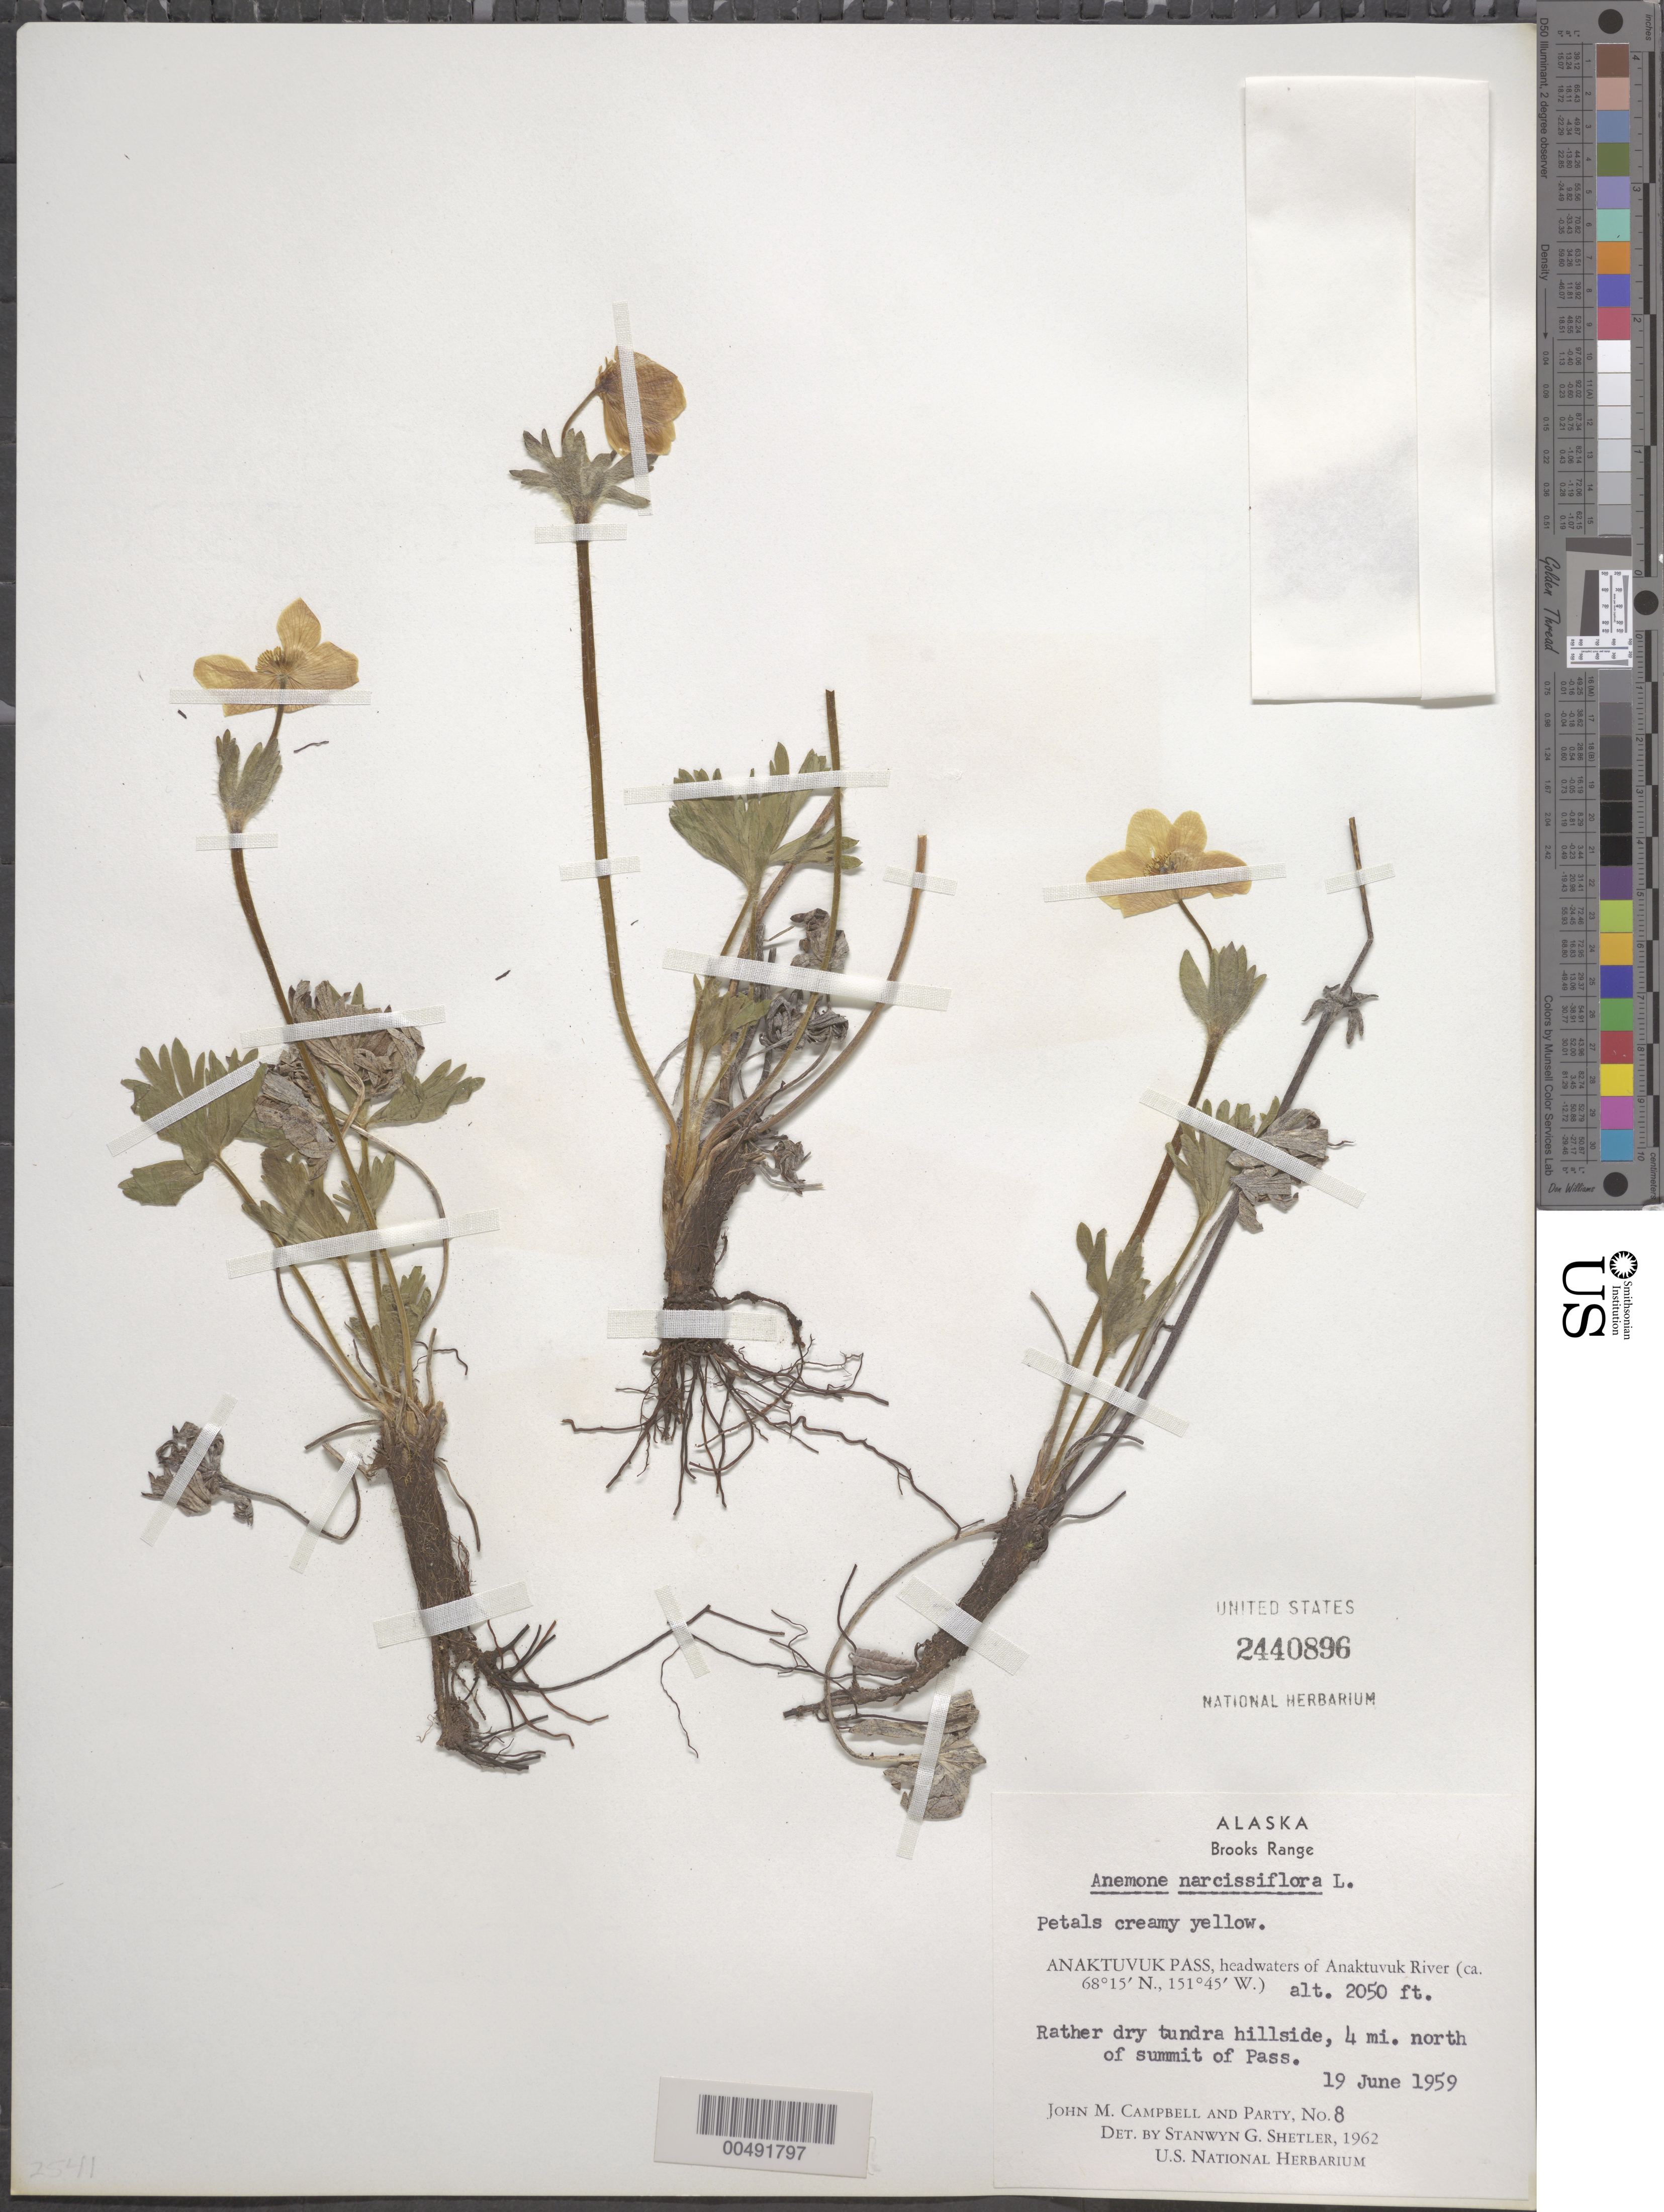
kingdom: Plantae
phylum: Tracheophyta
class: Magnoliopsida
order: Ranunculales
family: Ranunculaceae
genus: Anemone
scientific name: Anemone narcissiflora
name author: L.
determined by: Shetler, Stanwyn G., (US), NMNH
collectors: J. M. Campbell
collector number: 08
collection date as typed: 19 Jun 1959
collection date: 1959-06-19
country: United States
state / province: Alaska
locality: Brooks Range, 4 mi. N of summit of Anaktuvuk Pass, headwaters of Anaktuvuk River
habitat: rather dry tundra hillside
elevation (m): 625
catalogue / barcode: US 2440896